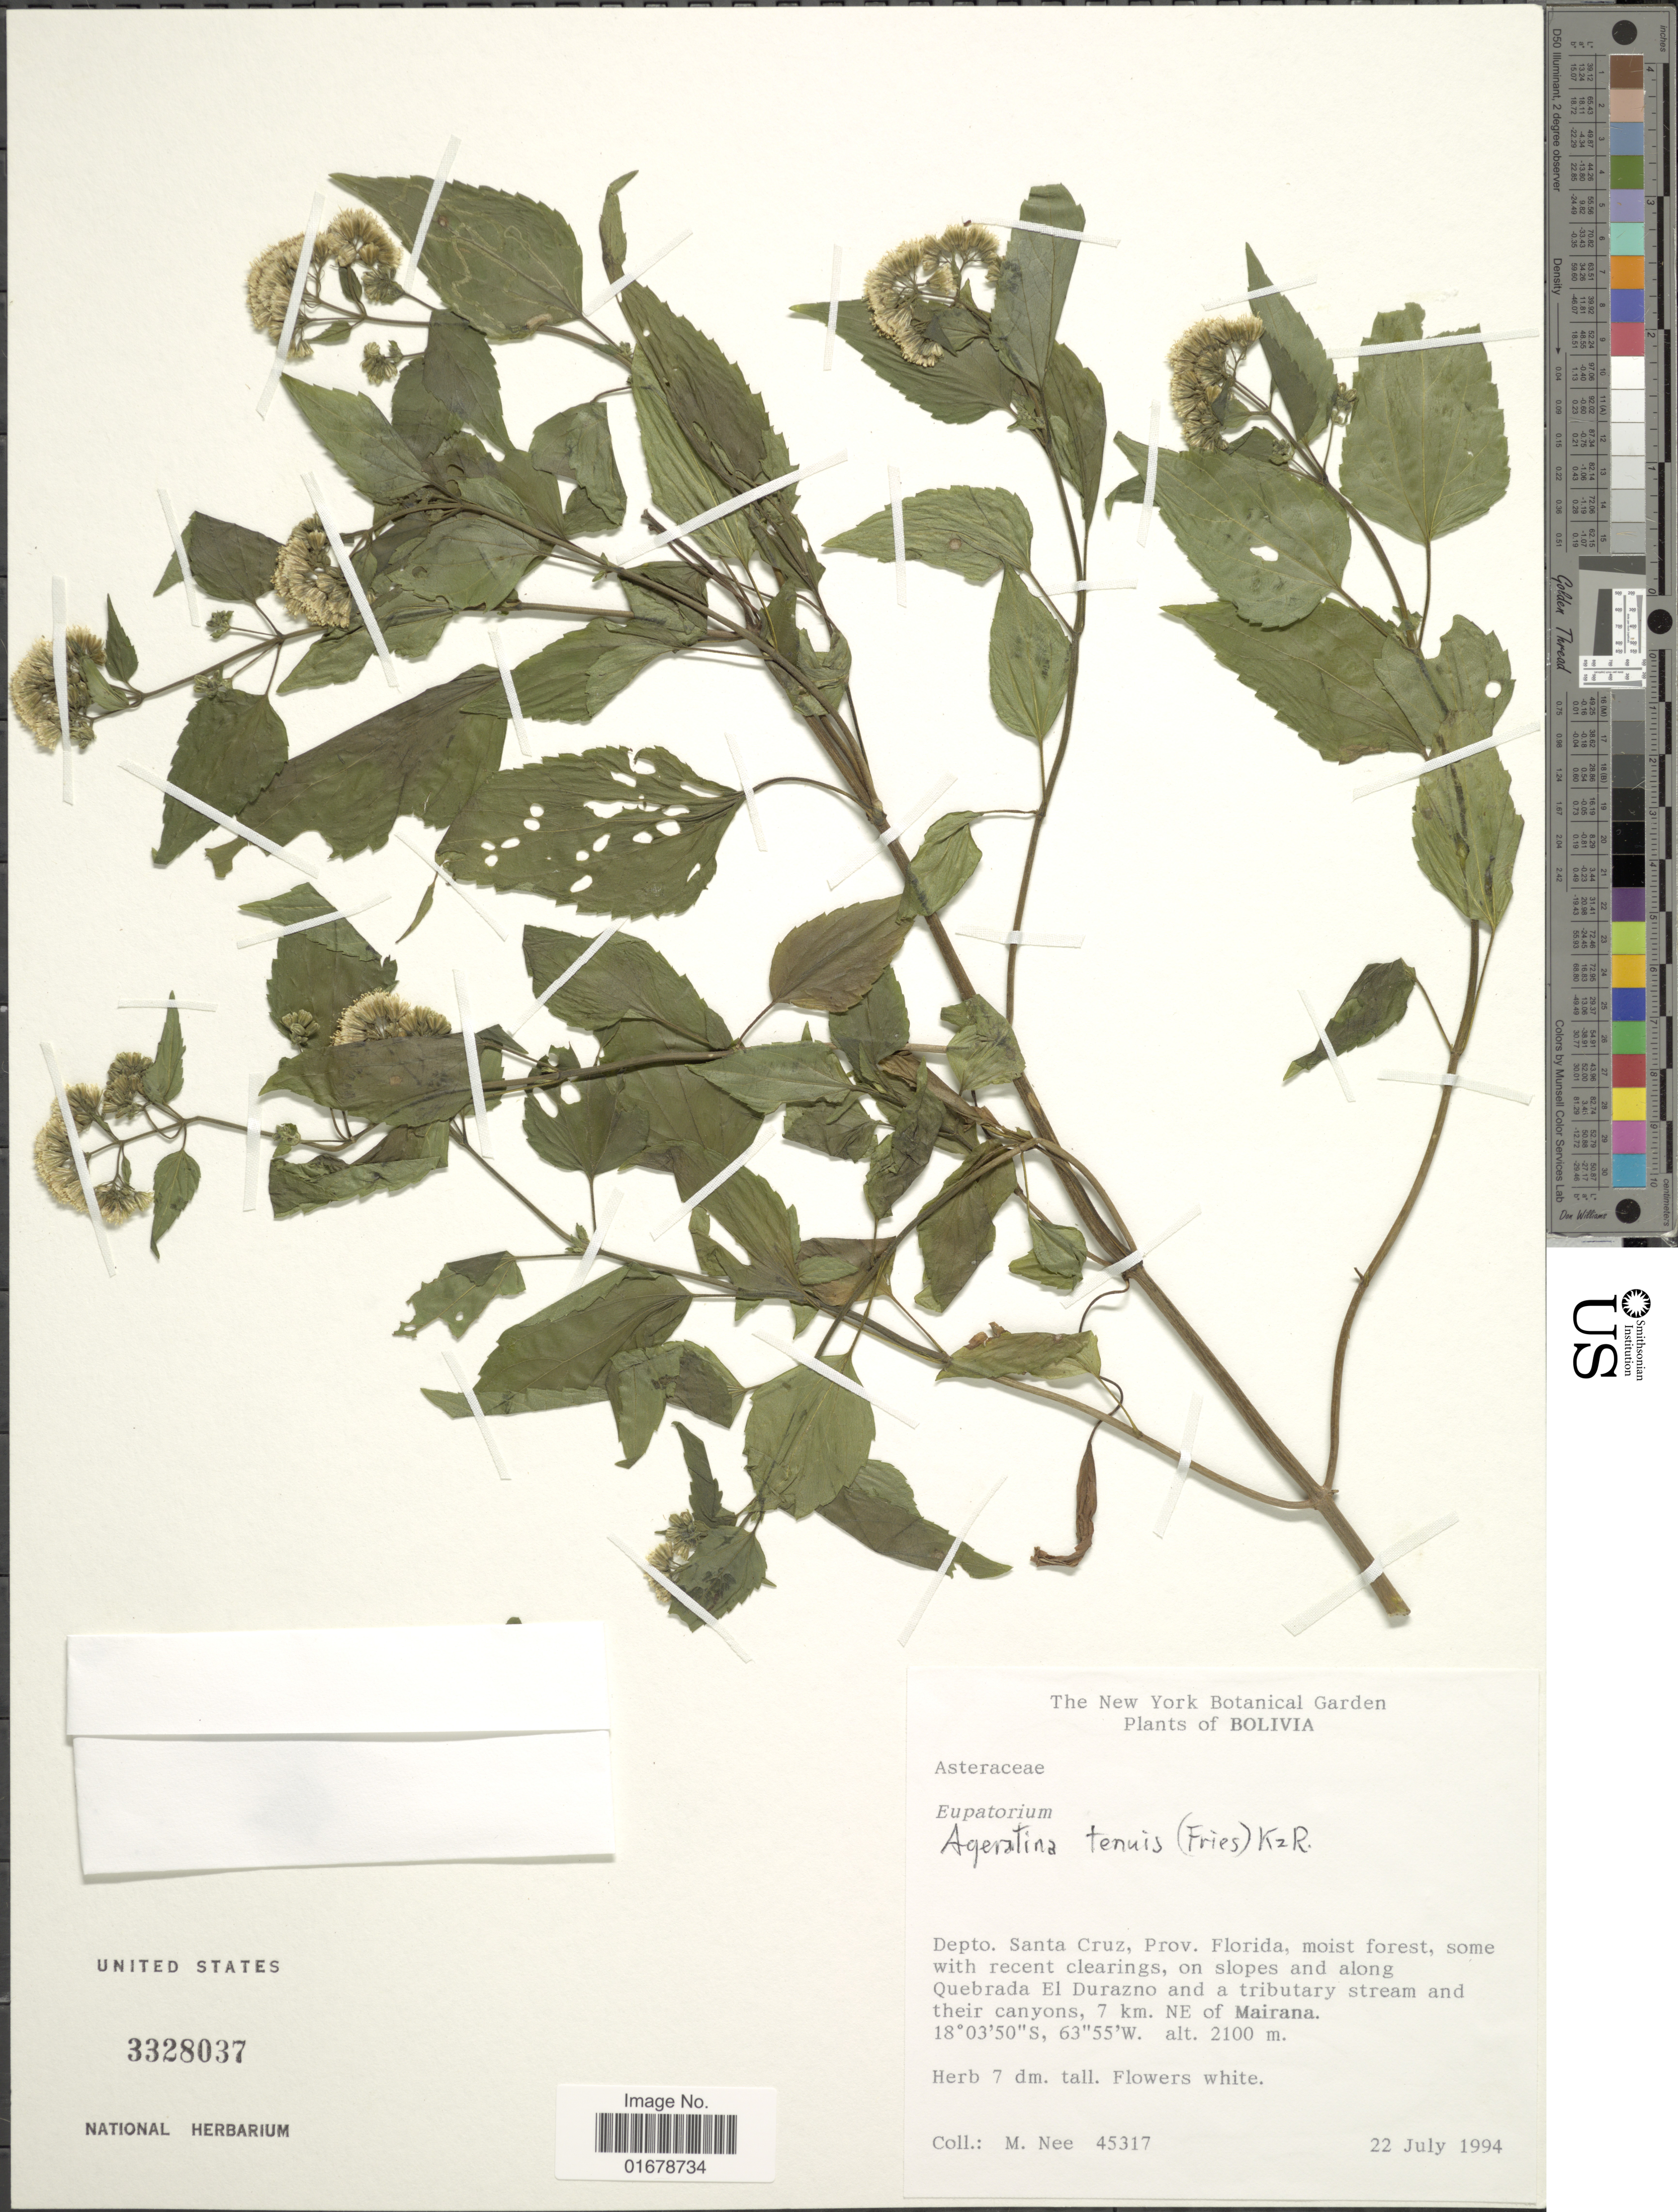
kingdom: Plantae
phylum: Tracheophyta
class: Magnoliopsida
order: Asterales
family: Asteraceae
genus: Ageratina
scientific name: Ageratina sternbergiana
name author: (DC.) R.M. King & H. Rob.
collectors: M. Nee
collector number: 45317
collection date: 1994-07-22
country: Bolivia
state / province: Santa Cruz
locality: Depto. Santa Cruz, Prov. Florida, moist forest, some with recent clearimgs, on slopes and along Quebrada El Durazno and a tributary stream and their canyons 7 km. NE of Mairana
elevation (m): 2100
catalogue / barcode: US 3328037